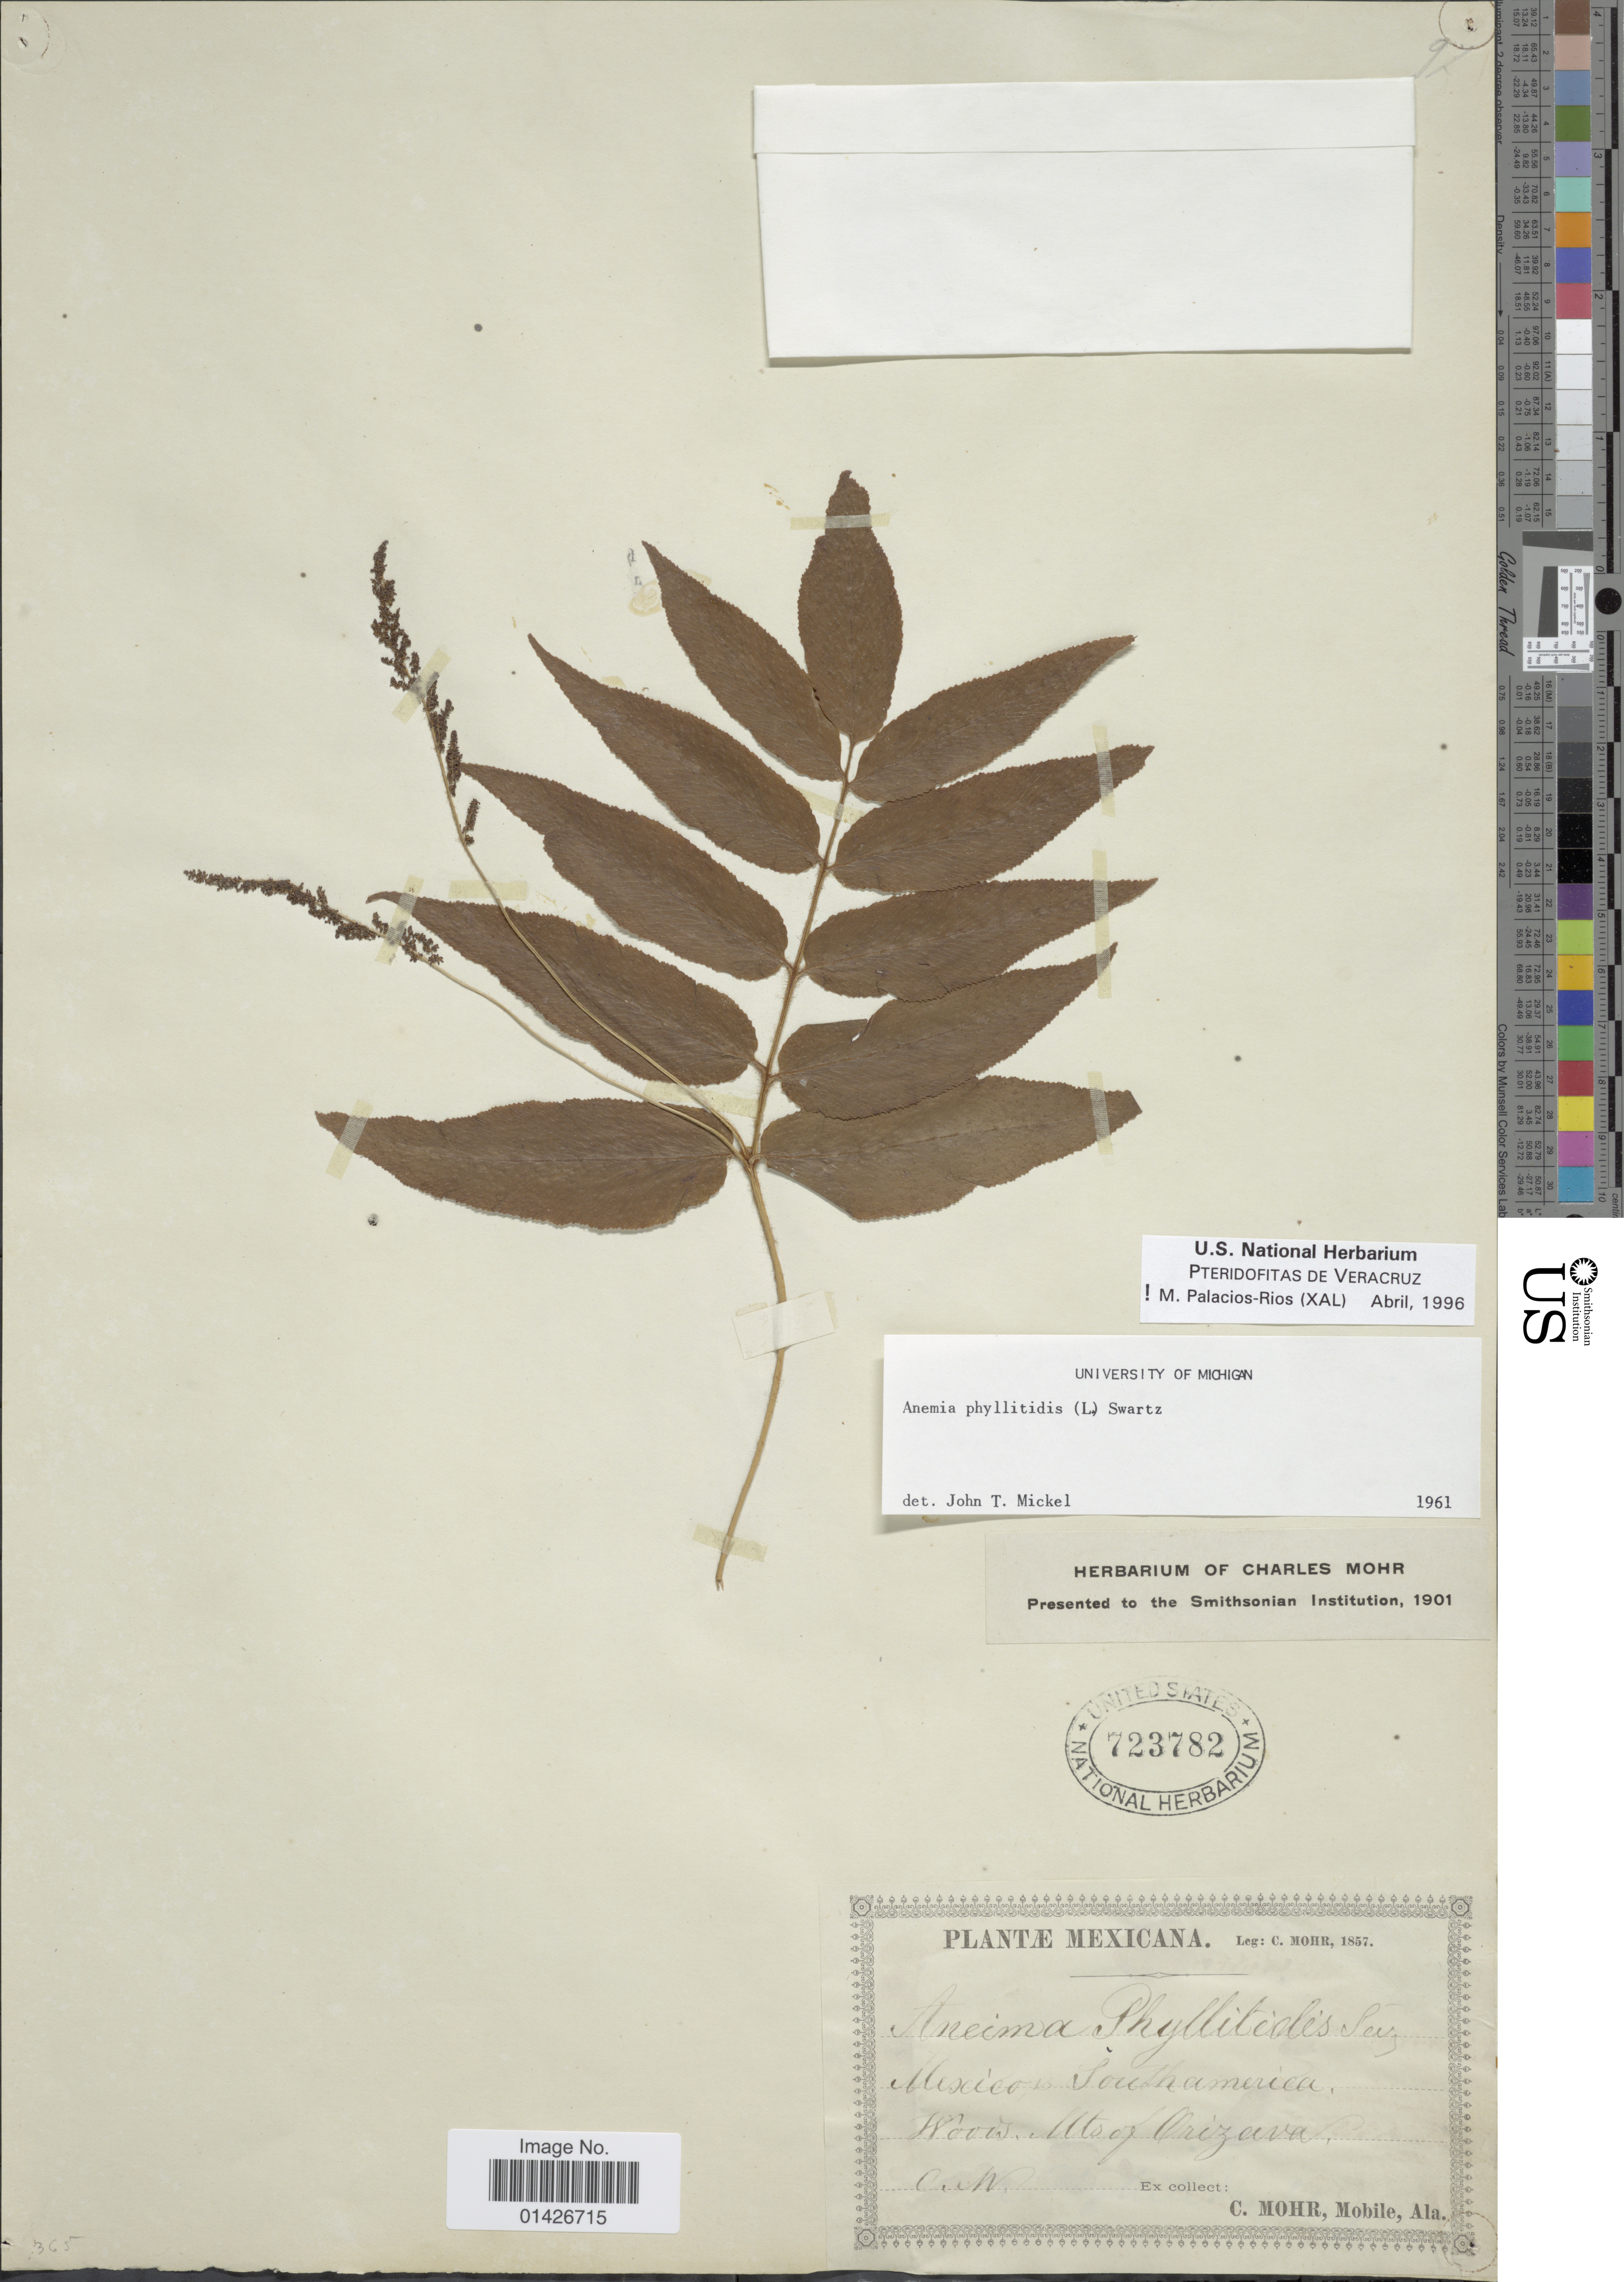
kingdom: Plantae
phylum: Tracheophyta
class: Polypodiopsida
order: Schizaeales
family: Anemiaceae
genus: Anemia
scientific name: Anemia phyllitidis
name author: (L.) Sw.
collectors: C. T. Mohr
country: Mexico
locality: South America Woods, Mts of Orizaba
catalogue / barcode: US 723782